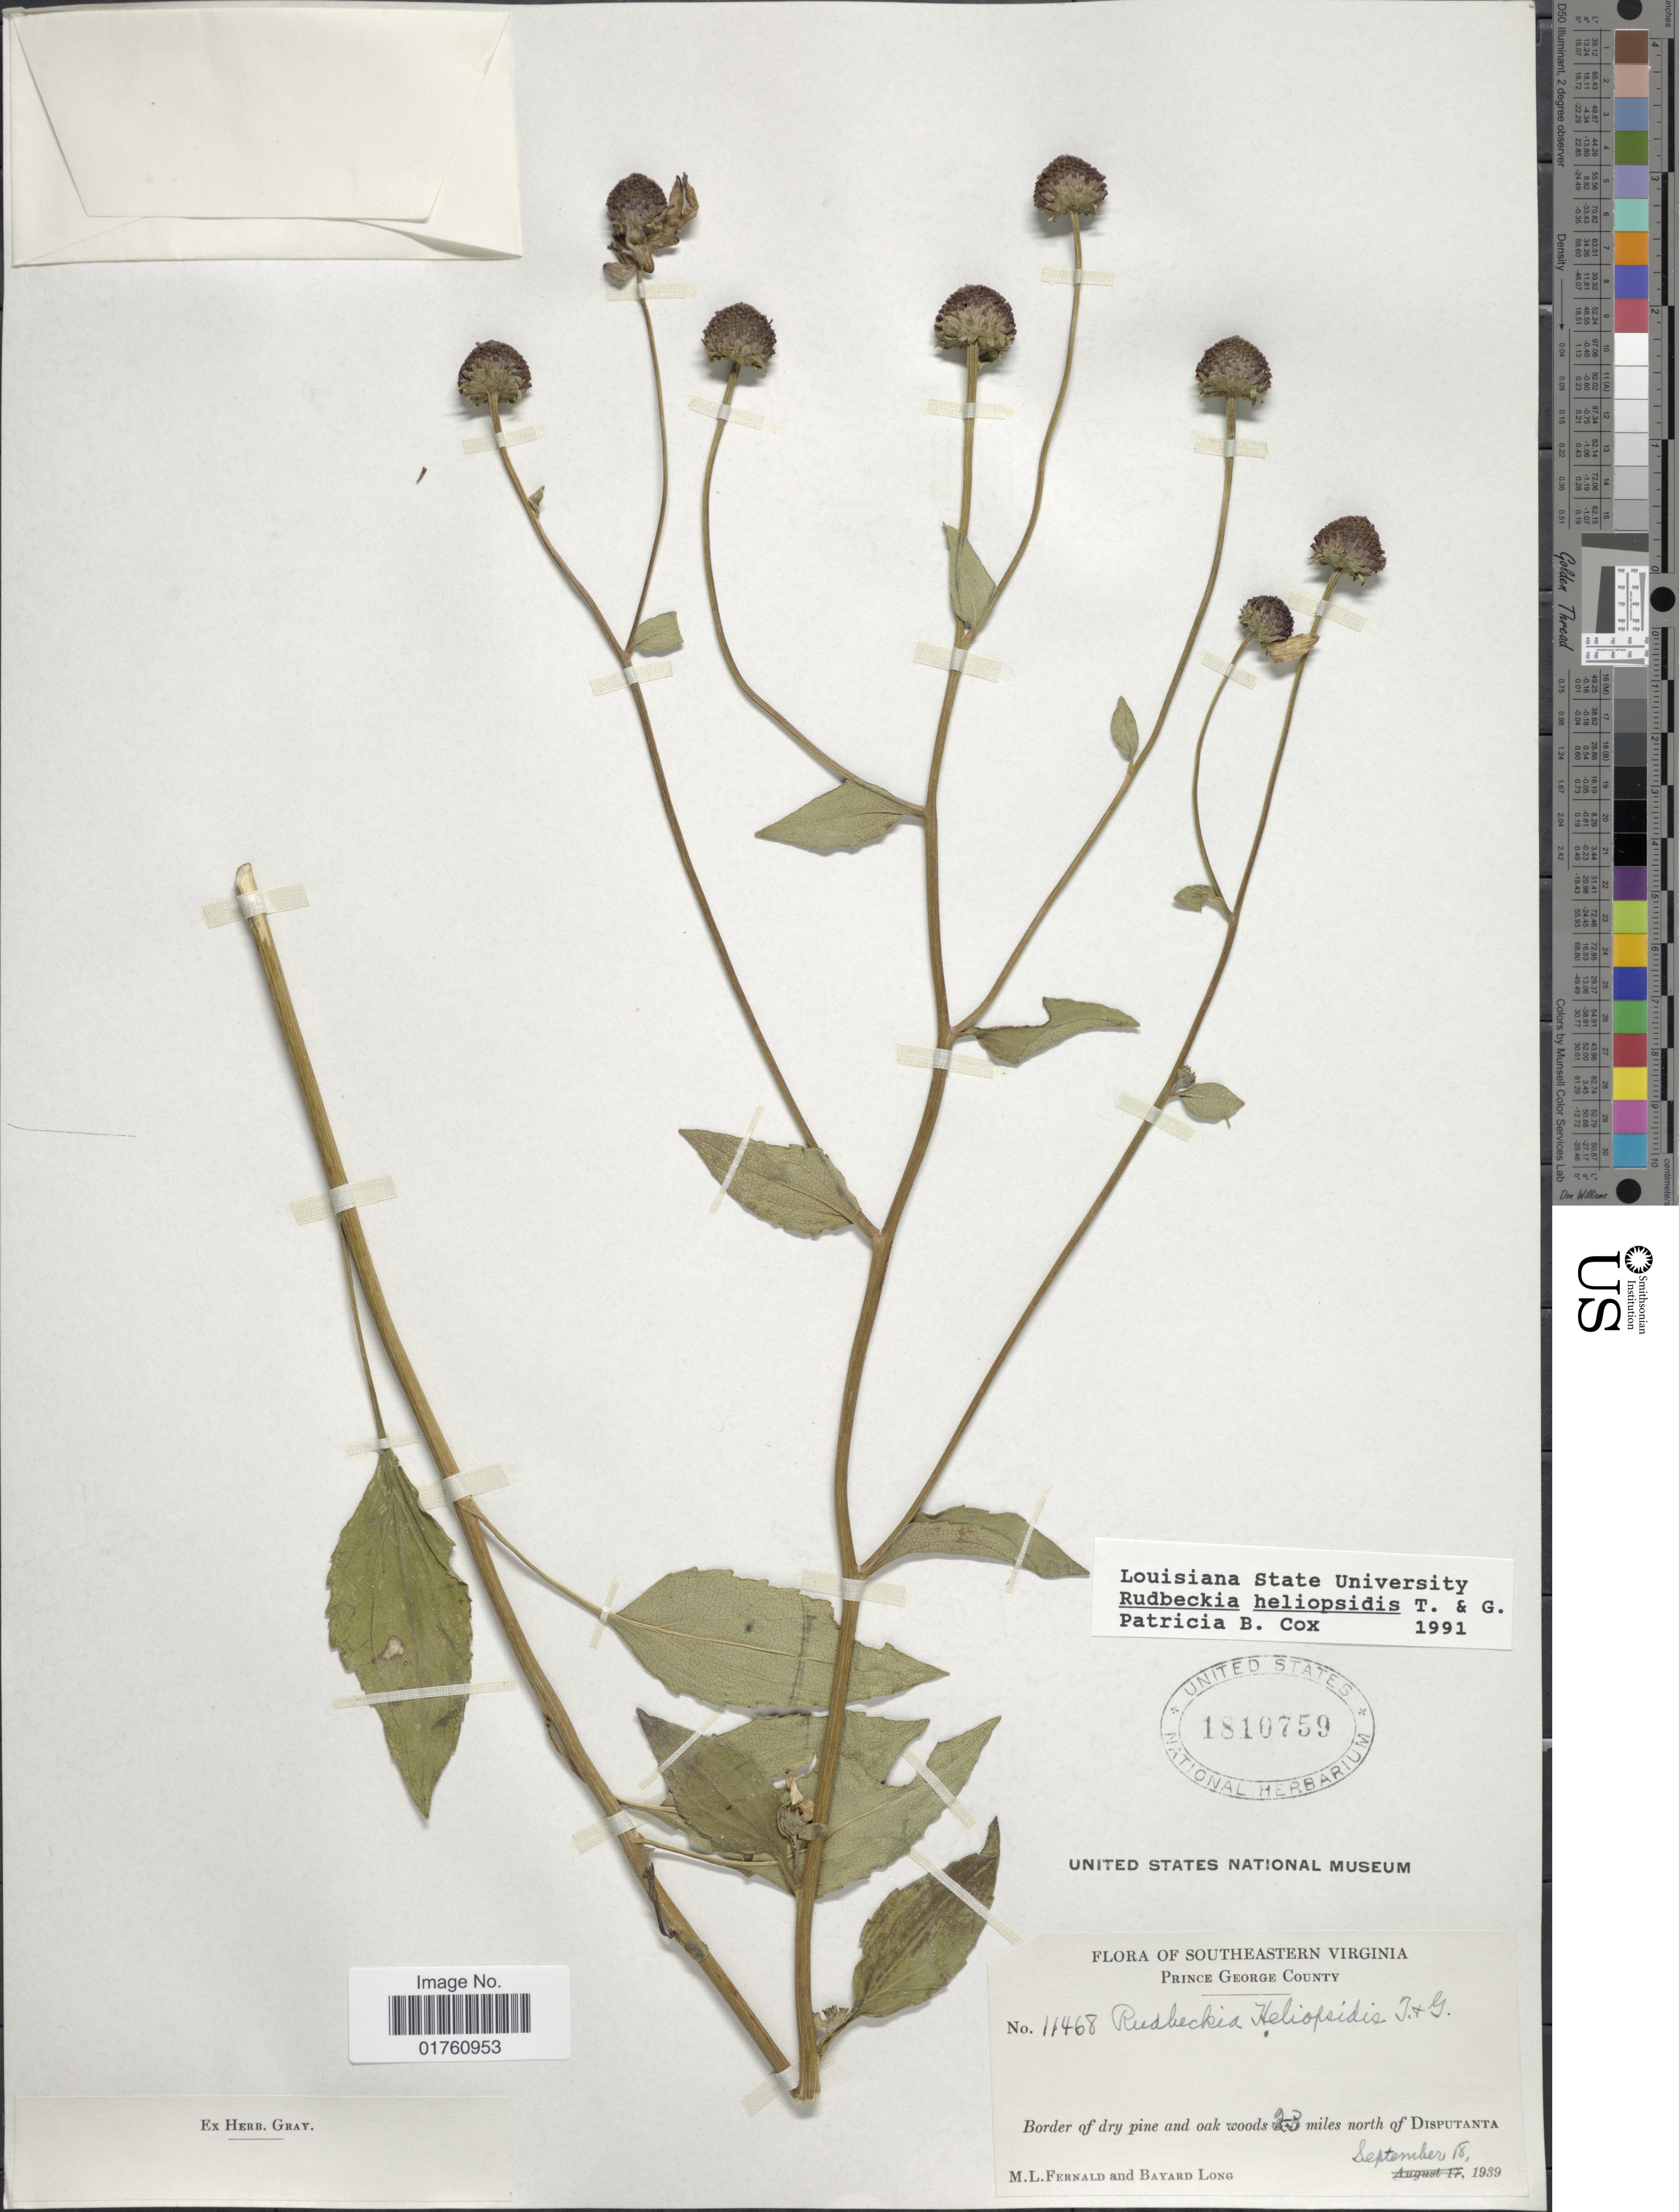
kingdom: Plantae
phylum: Tracheophyta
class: Magnoliopsida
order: Asterales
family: Asteraceae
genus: Rudbeckia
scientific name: Rudbeckia heliopsidis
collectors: M. L. Fernald & B. Long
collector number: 11468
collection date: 1939-09-18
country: United States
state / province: Virginia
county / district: Prince George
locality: Southeastern Virginia, Prince George County, Border of dry pine and oak woods 23 miles north of Disputanta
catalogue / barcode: US 1810759